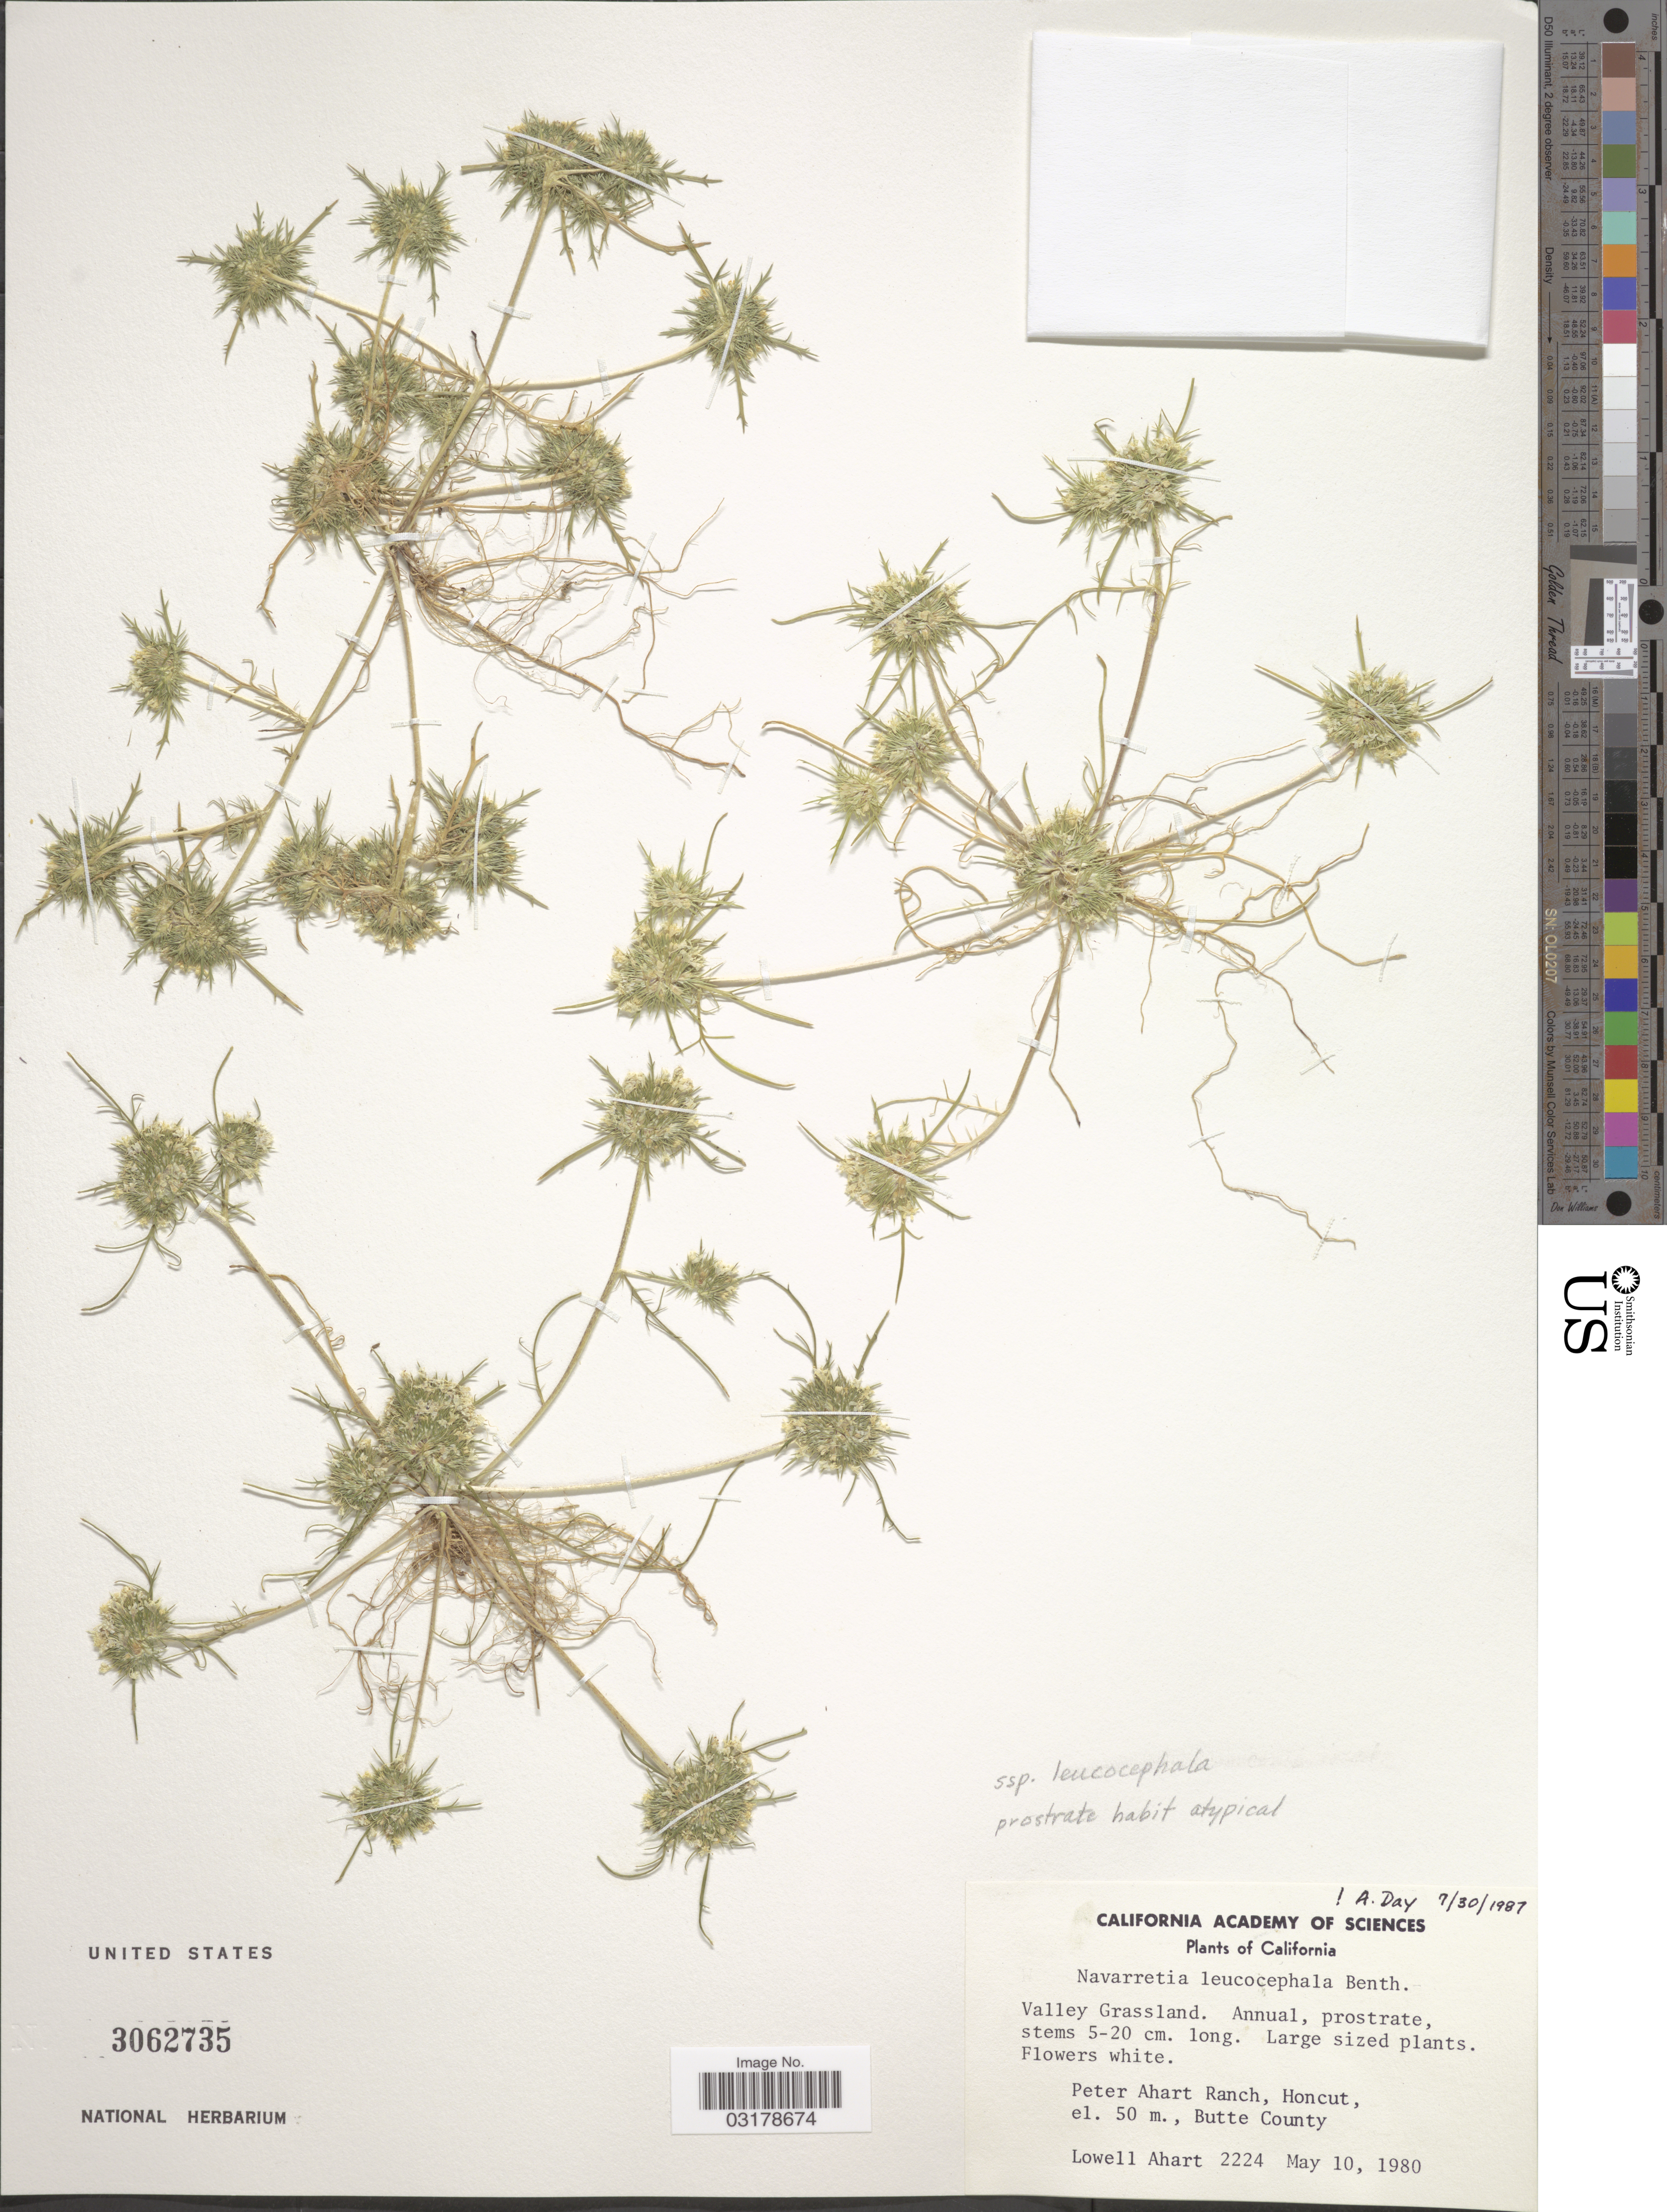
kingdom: Plantae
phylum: Tracheophyta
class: Magnoliopsida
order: Ericales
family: Polemoniaceae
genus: Navarretia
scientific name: Navarretia leucocephala subsp. leucocephala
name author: Benth.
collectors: L. Ahart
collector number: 2224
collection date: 1980-05-10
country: United States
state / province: California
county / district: Butte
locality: Peter Ahart Ranch, Honcut, Butte County.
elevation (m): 50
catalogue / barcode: US 3062735